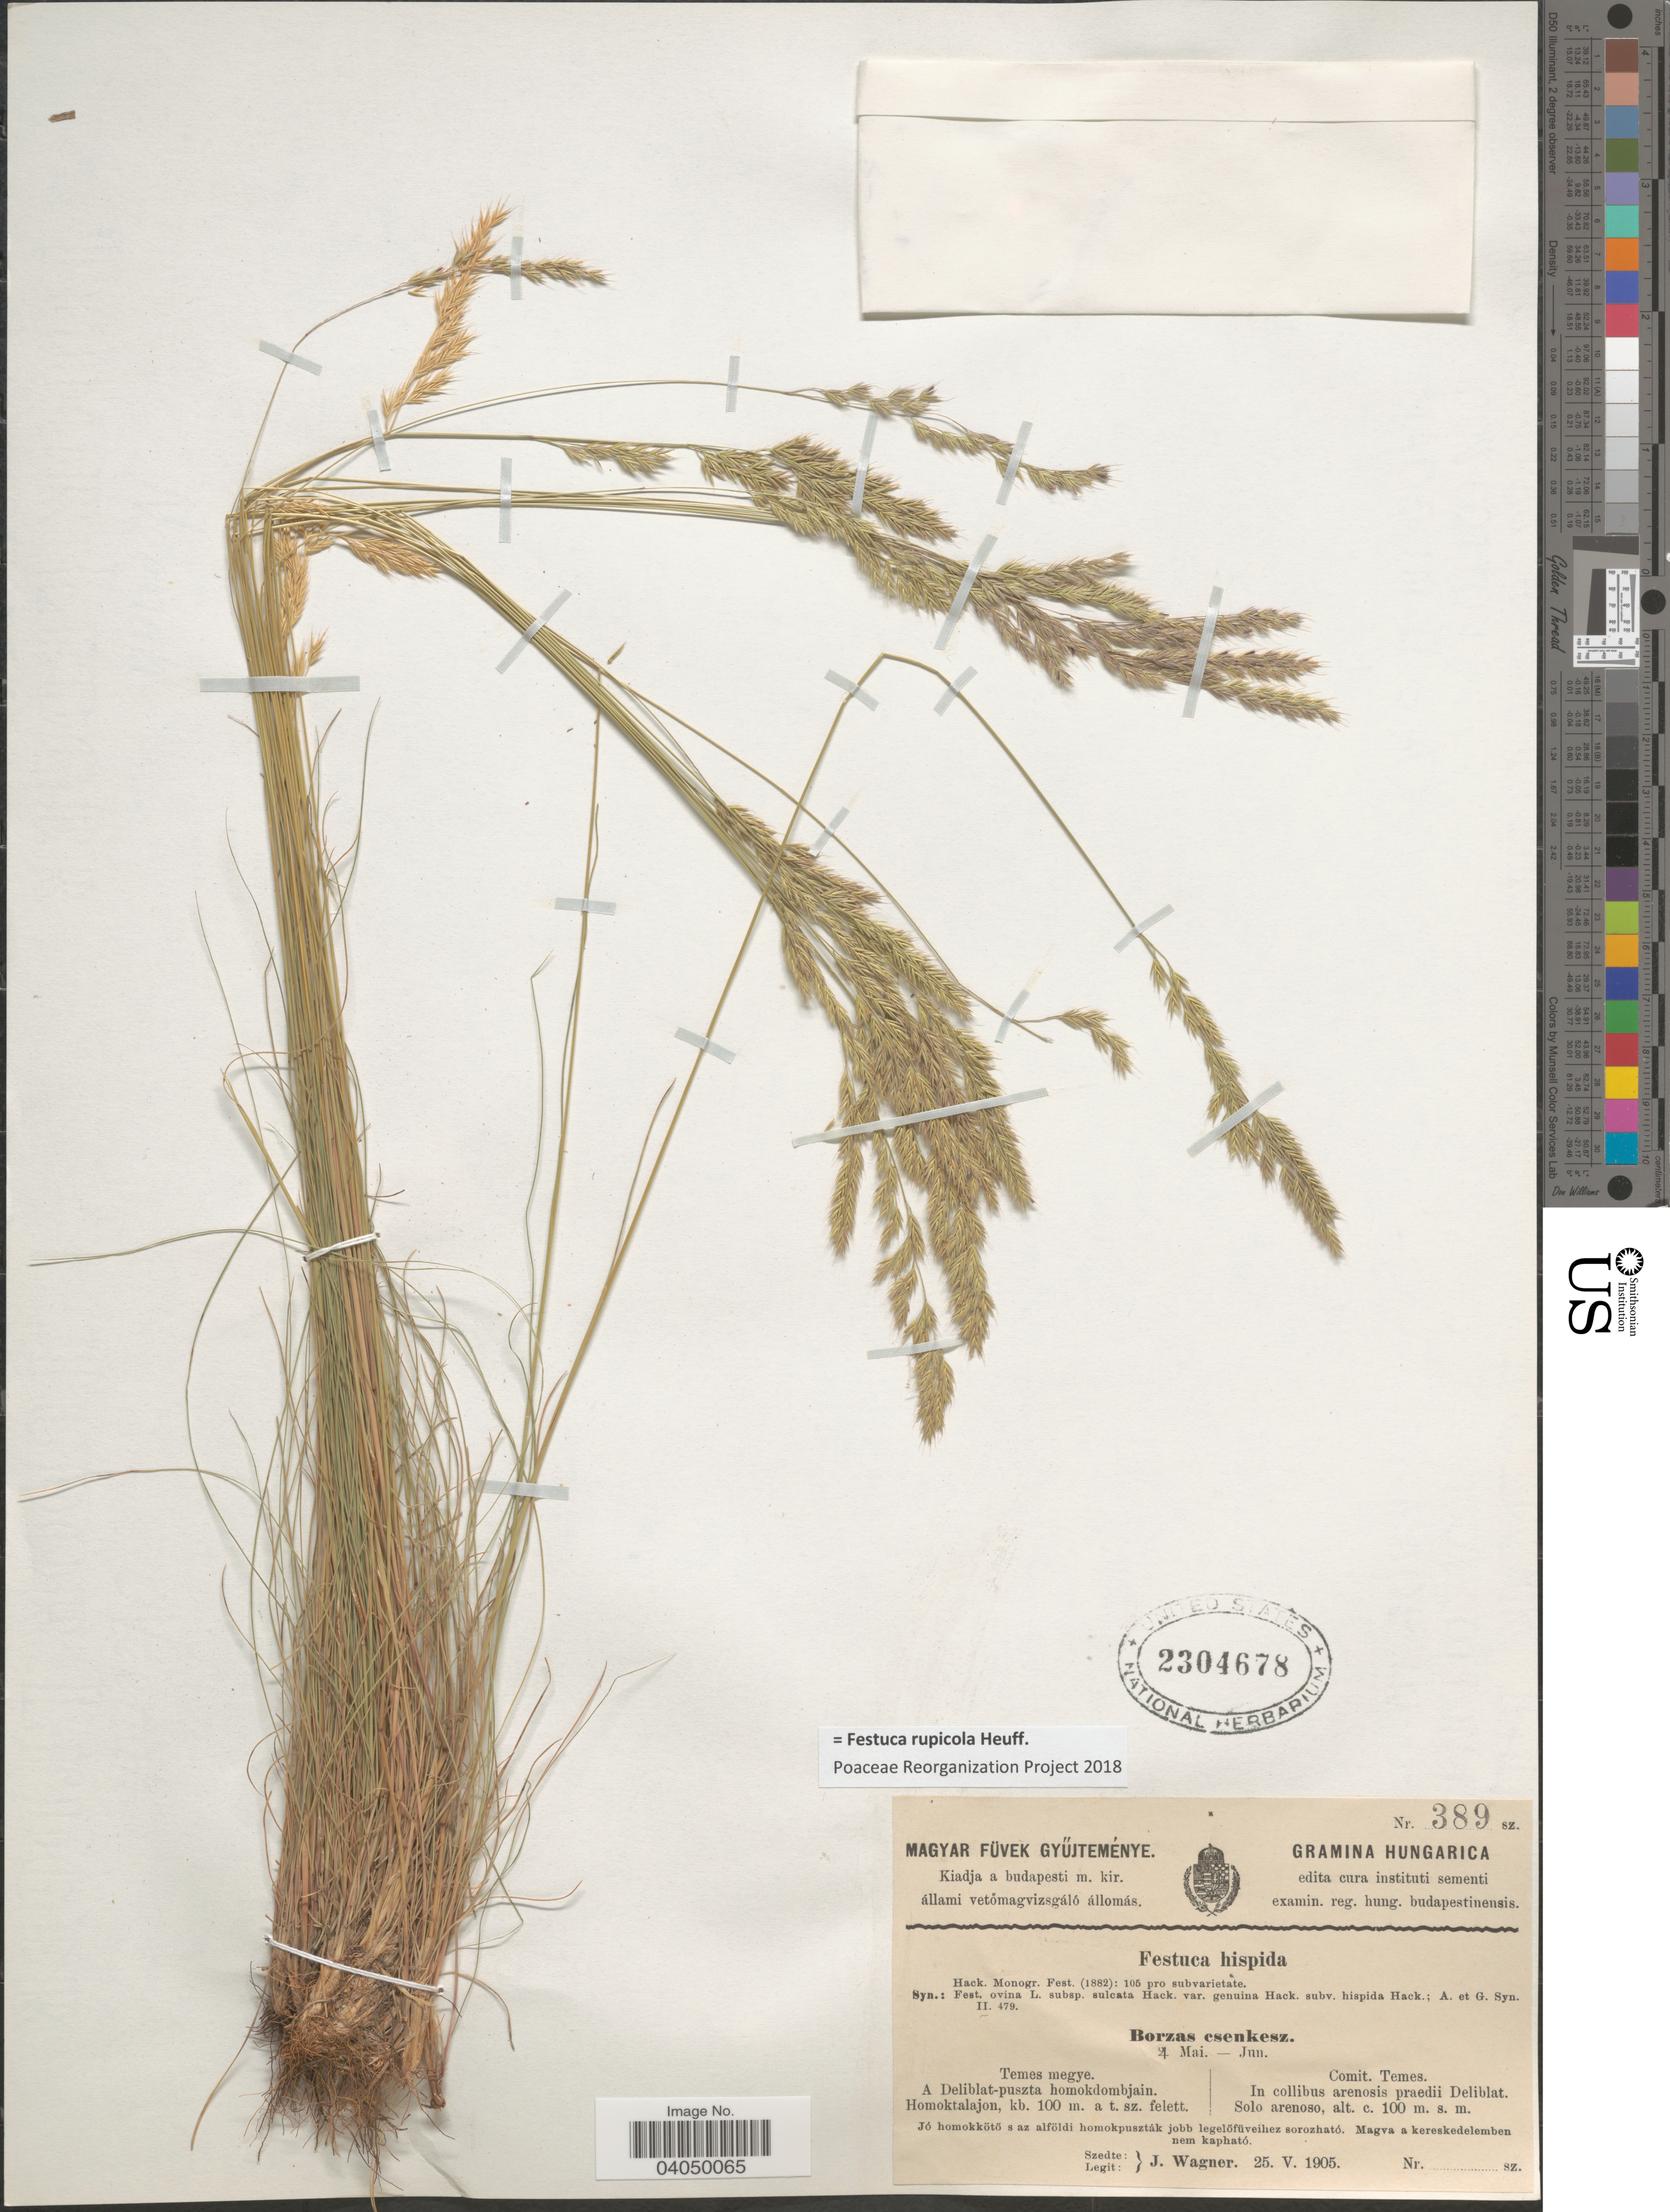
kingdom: Plantae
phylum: Tracheophyta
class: Liliopsida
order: Poales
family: Poaceae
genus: Festuca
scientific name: Festuca rupicola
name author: Heuff.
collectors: J. Wagner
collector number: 389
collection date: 1905-05-25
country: Serbia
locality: Hungarica. Comit. Temes. In collibus arenosis praedii Deliblat. Solo arenoso.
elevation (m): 100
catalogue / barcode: US 2304678